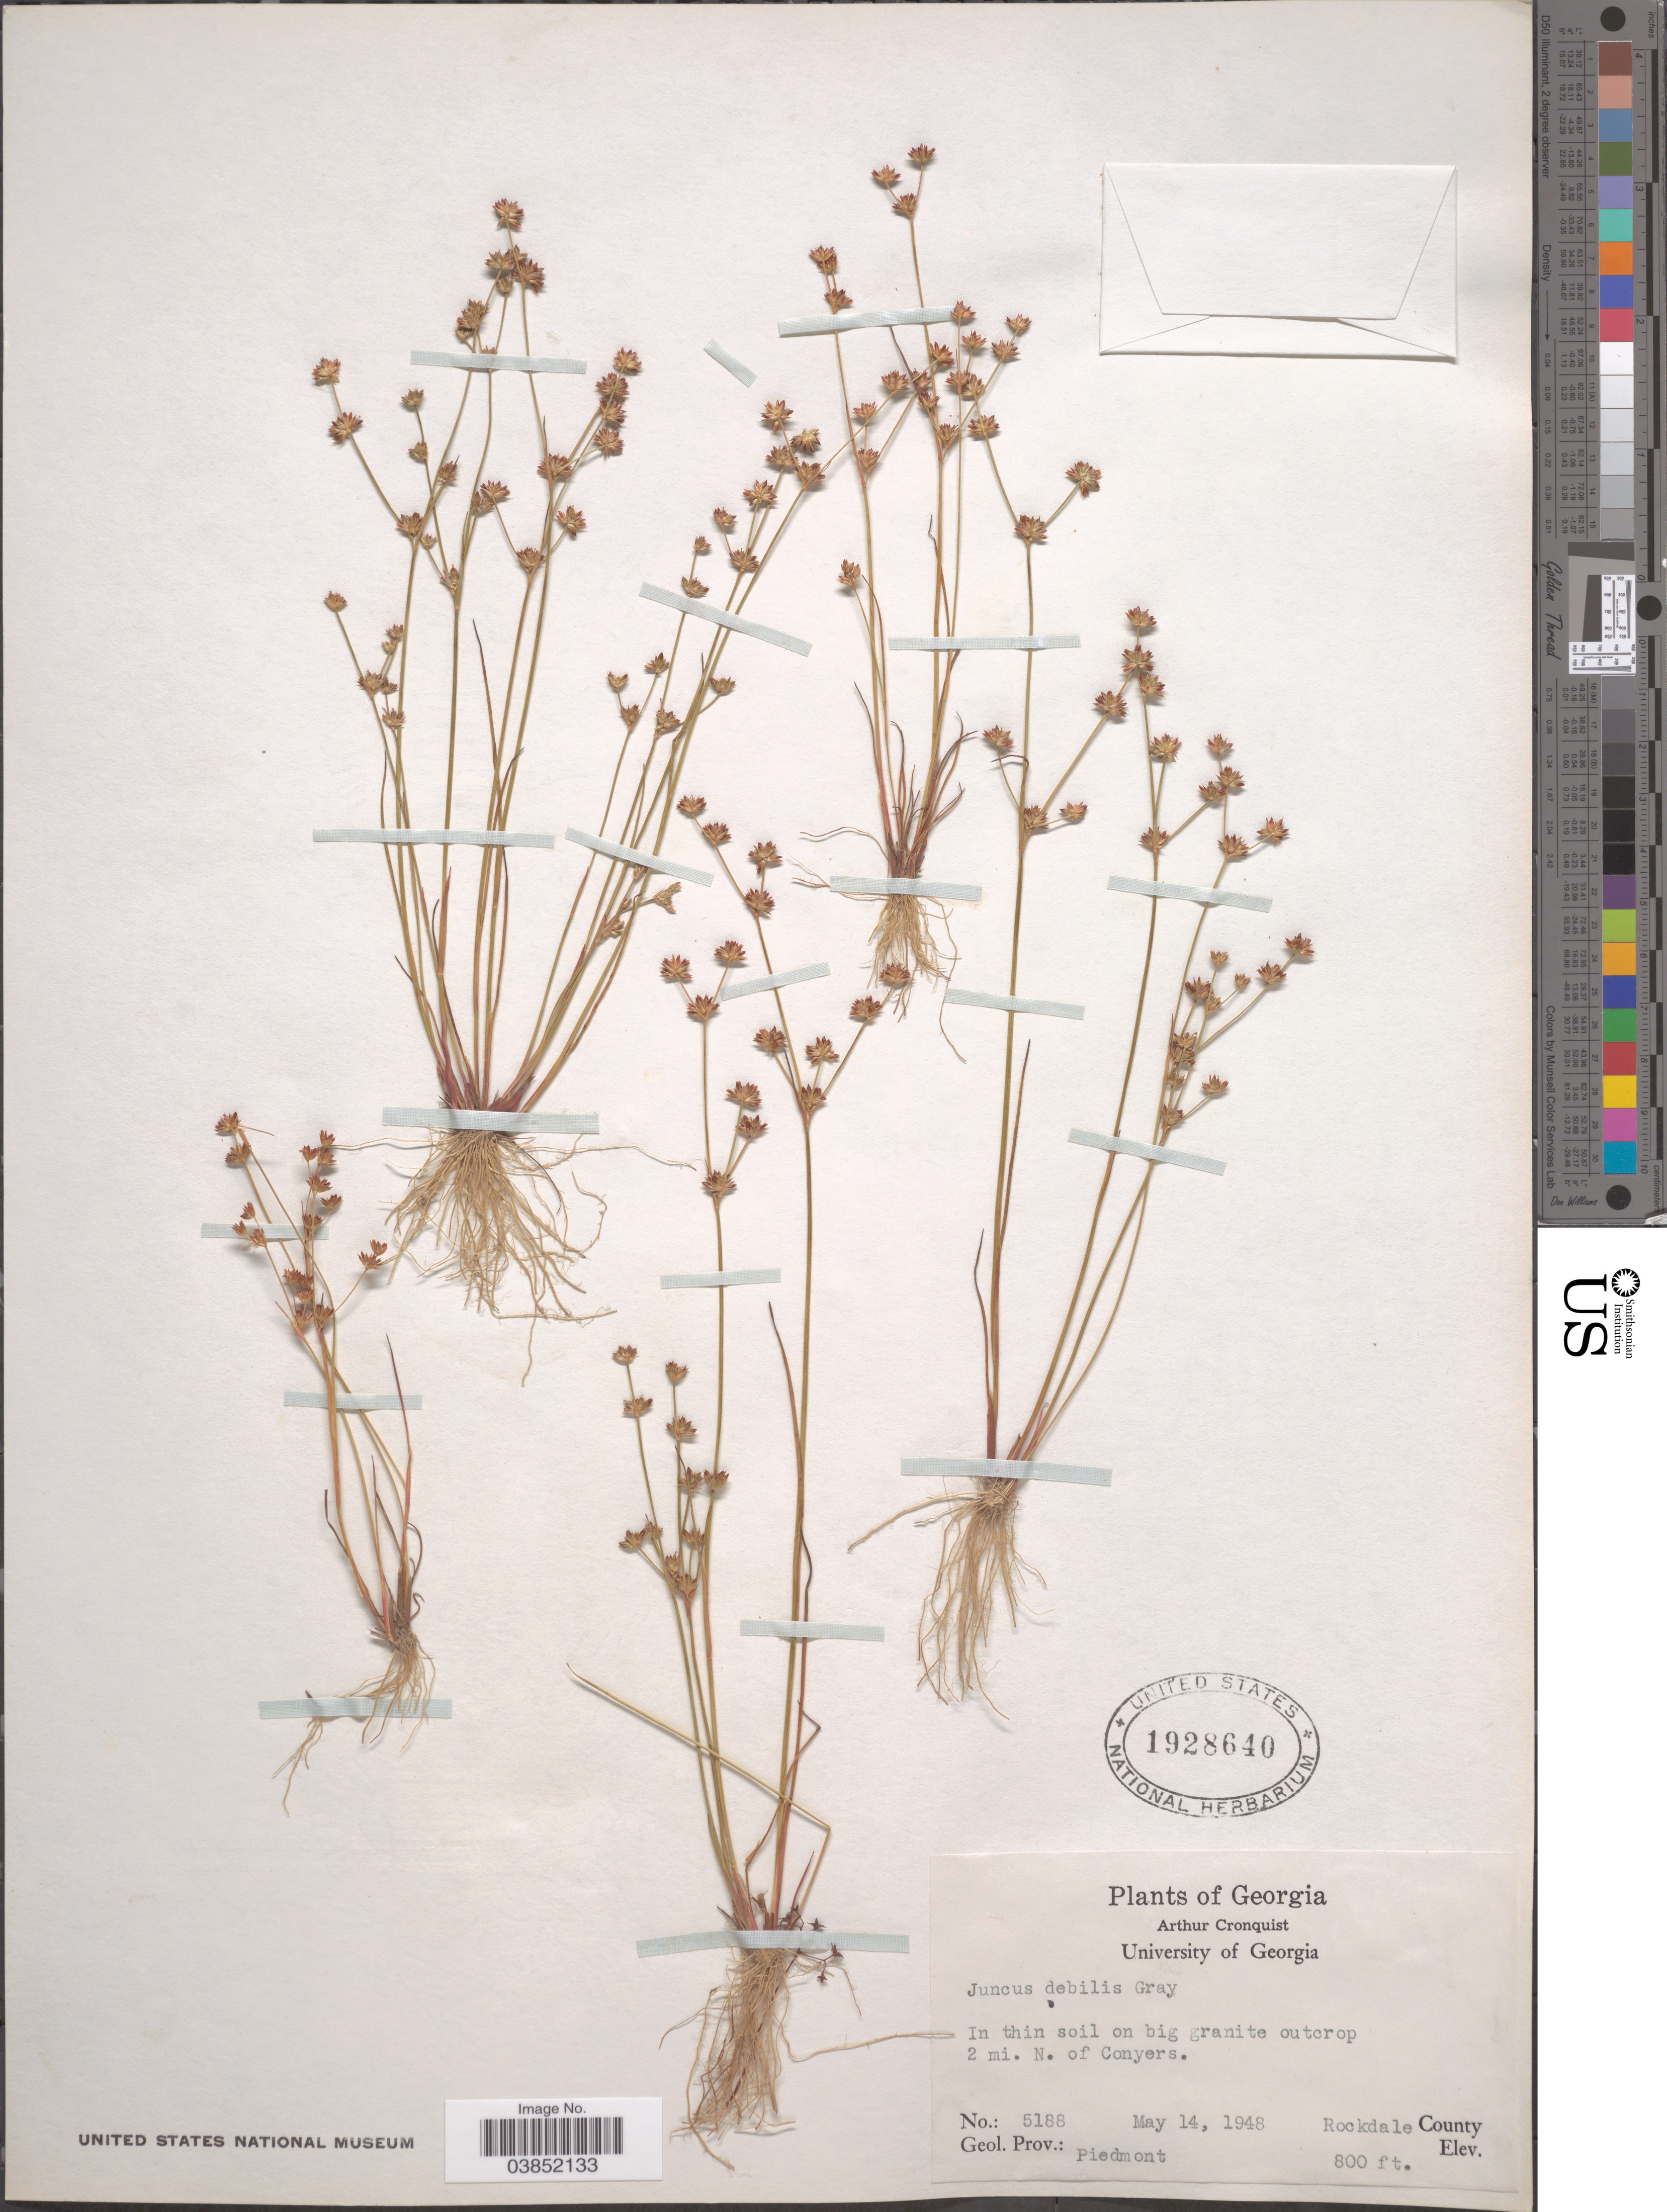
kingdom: Plantae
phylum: Tracheophyta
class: Liliopsida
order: Poales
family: Juncaceae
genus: Juncus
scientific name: Juncus debilis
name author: A. Gray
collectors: A. J. Cronquist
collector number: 5188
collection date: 1948-05-14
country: United States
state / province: Georgia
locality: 2 mi. N. of Conyers. Rockdale County. Geol. Prov.: Piedmont.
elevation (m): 244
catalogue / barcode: US 1928640